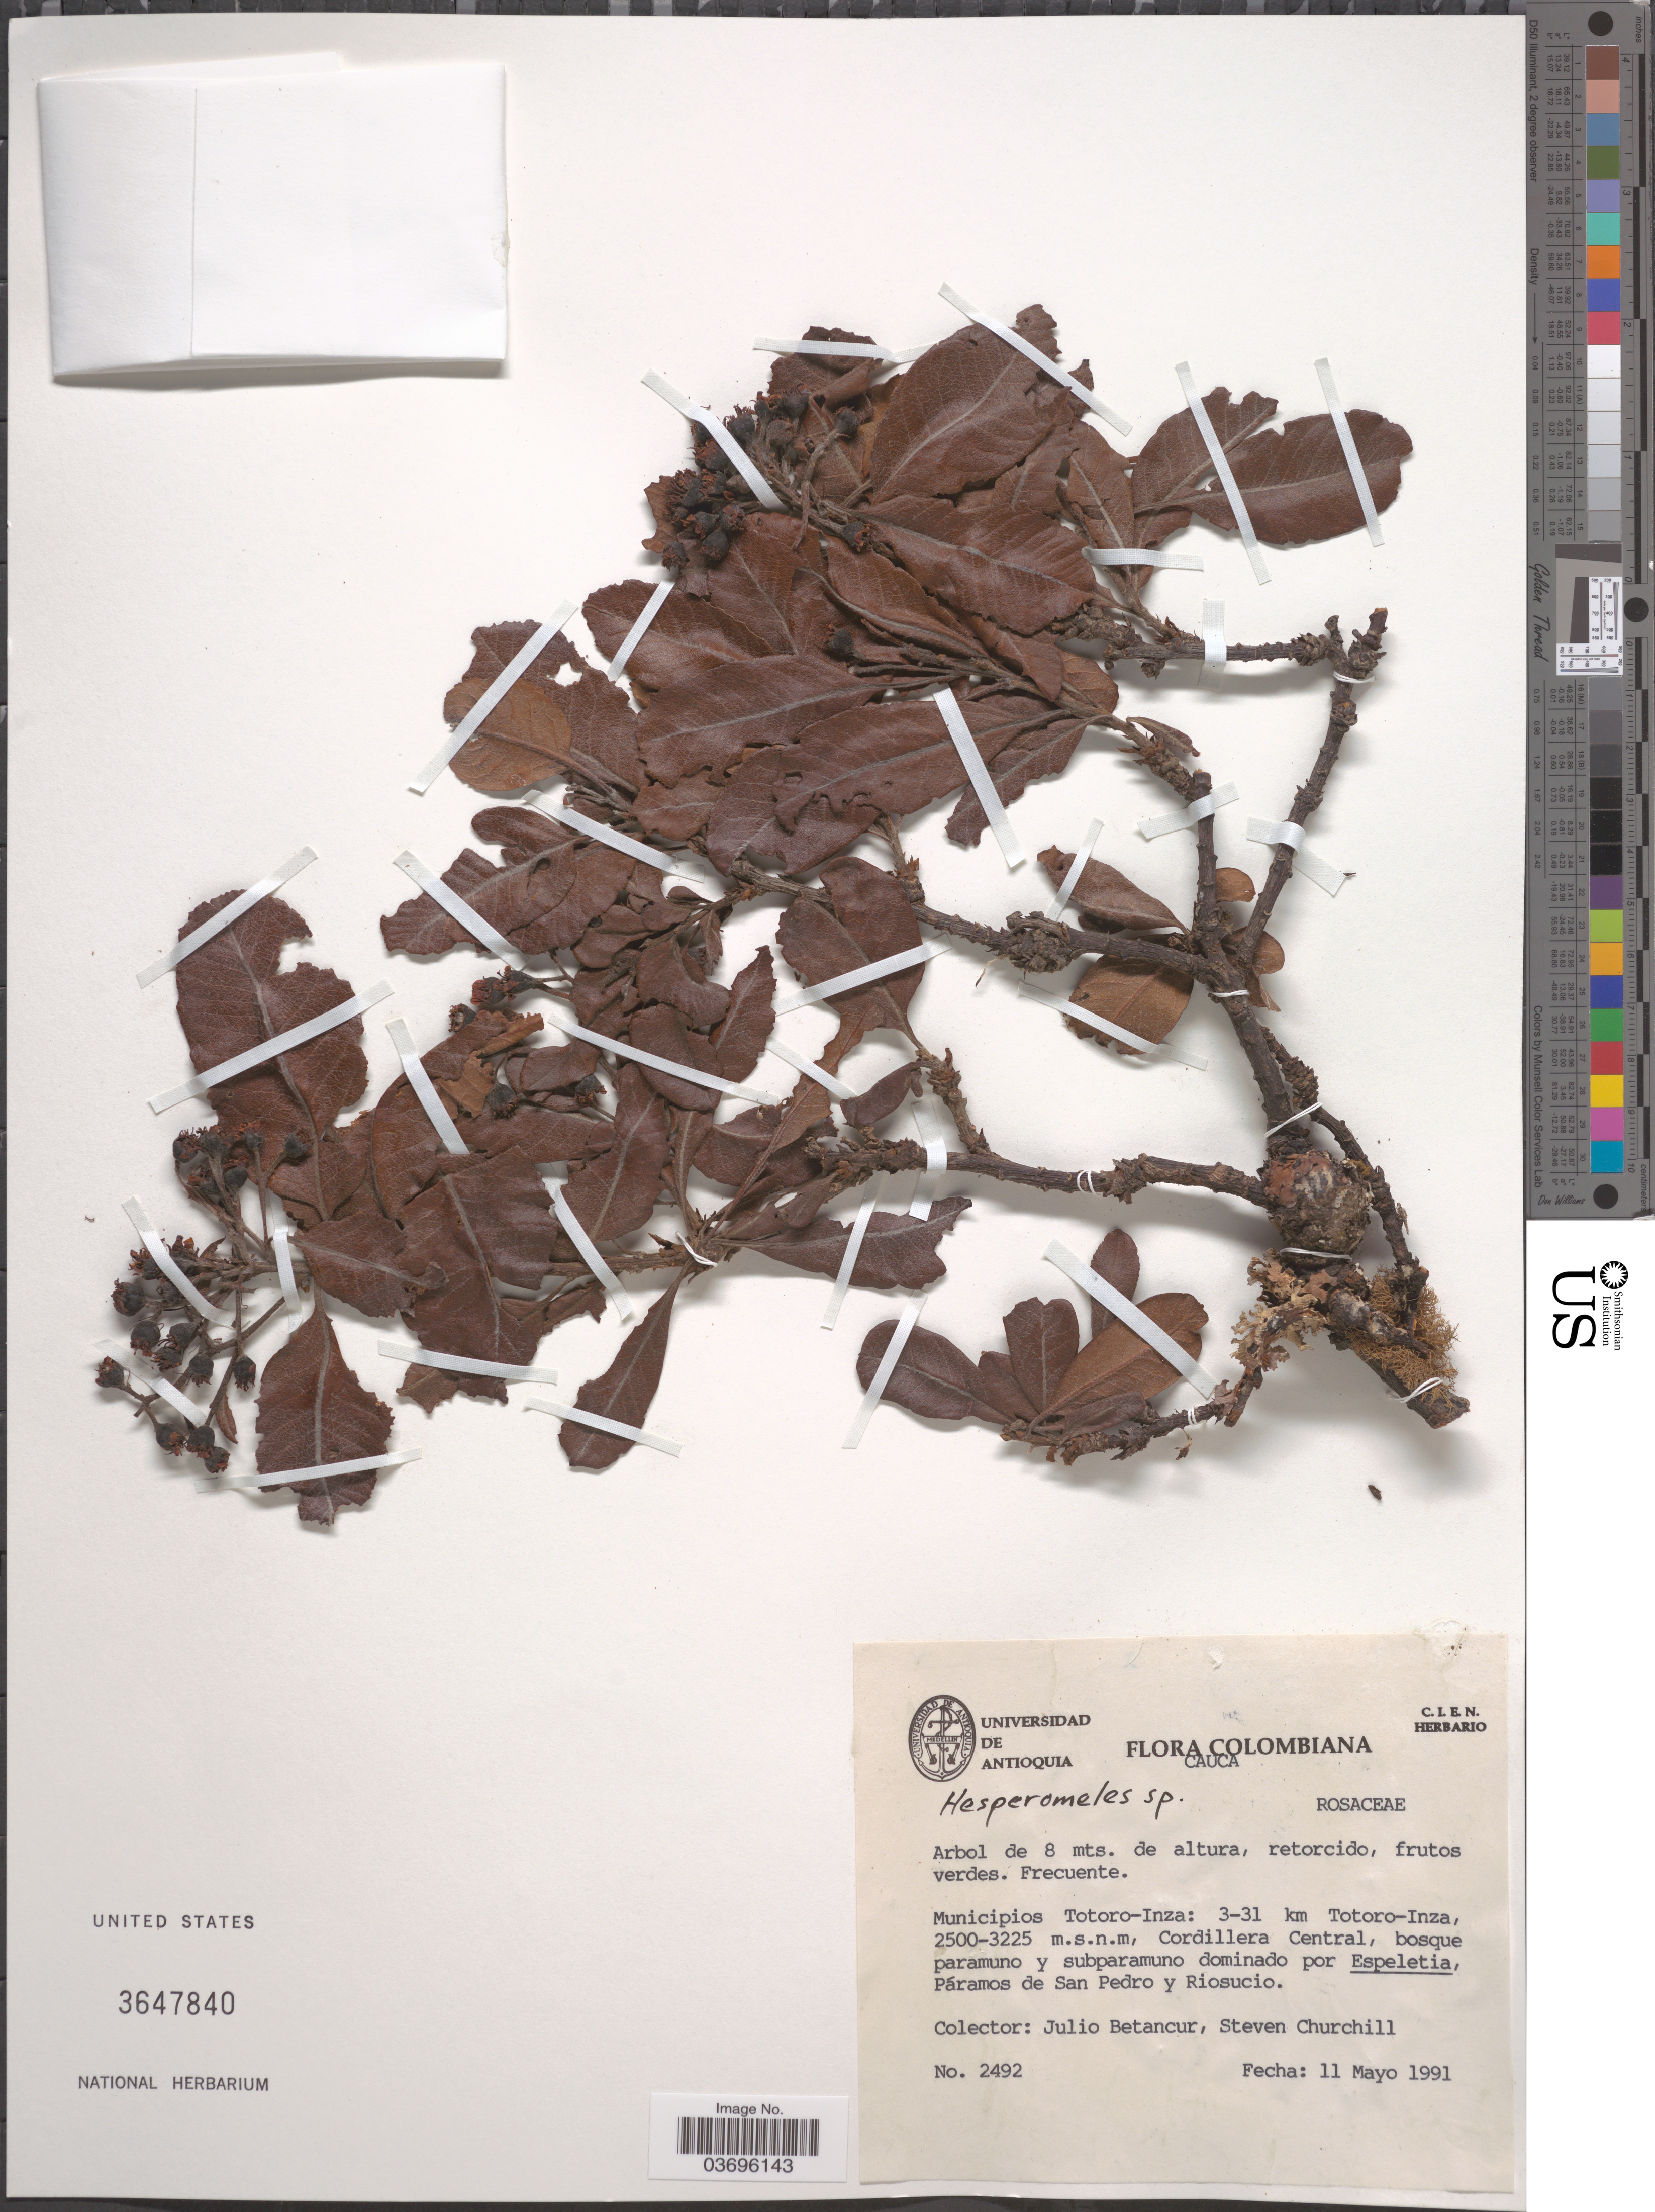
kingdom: Plantae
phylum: Tracheophyta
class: Magnoliopsida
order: Rosales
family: Rosaceae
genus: Hesperomeles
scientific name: Hesperomeles sp.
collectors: J. Betancur & S. Churchill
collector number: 2492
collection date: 1991-05-11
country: Colombia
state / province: Cauca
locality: Municipios Totoro-Inza: 3-31 km Totoro-Inza, Cordillera Central. Páramos de San Pedro y Riosucio.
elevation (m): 2500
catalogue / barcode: US 3647840